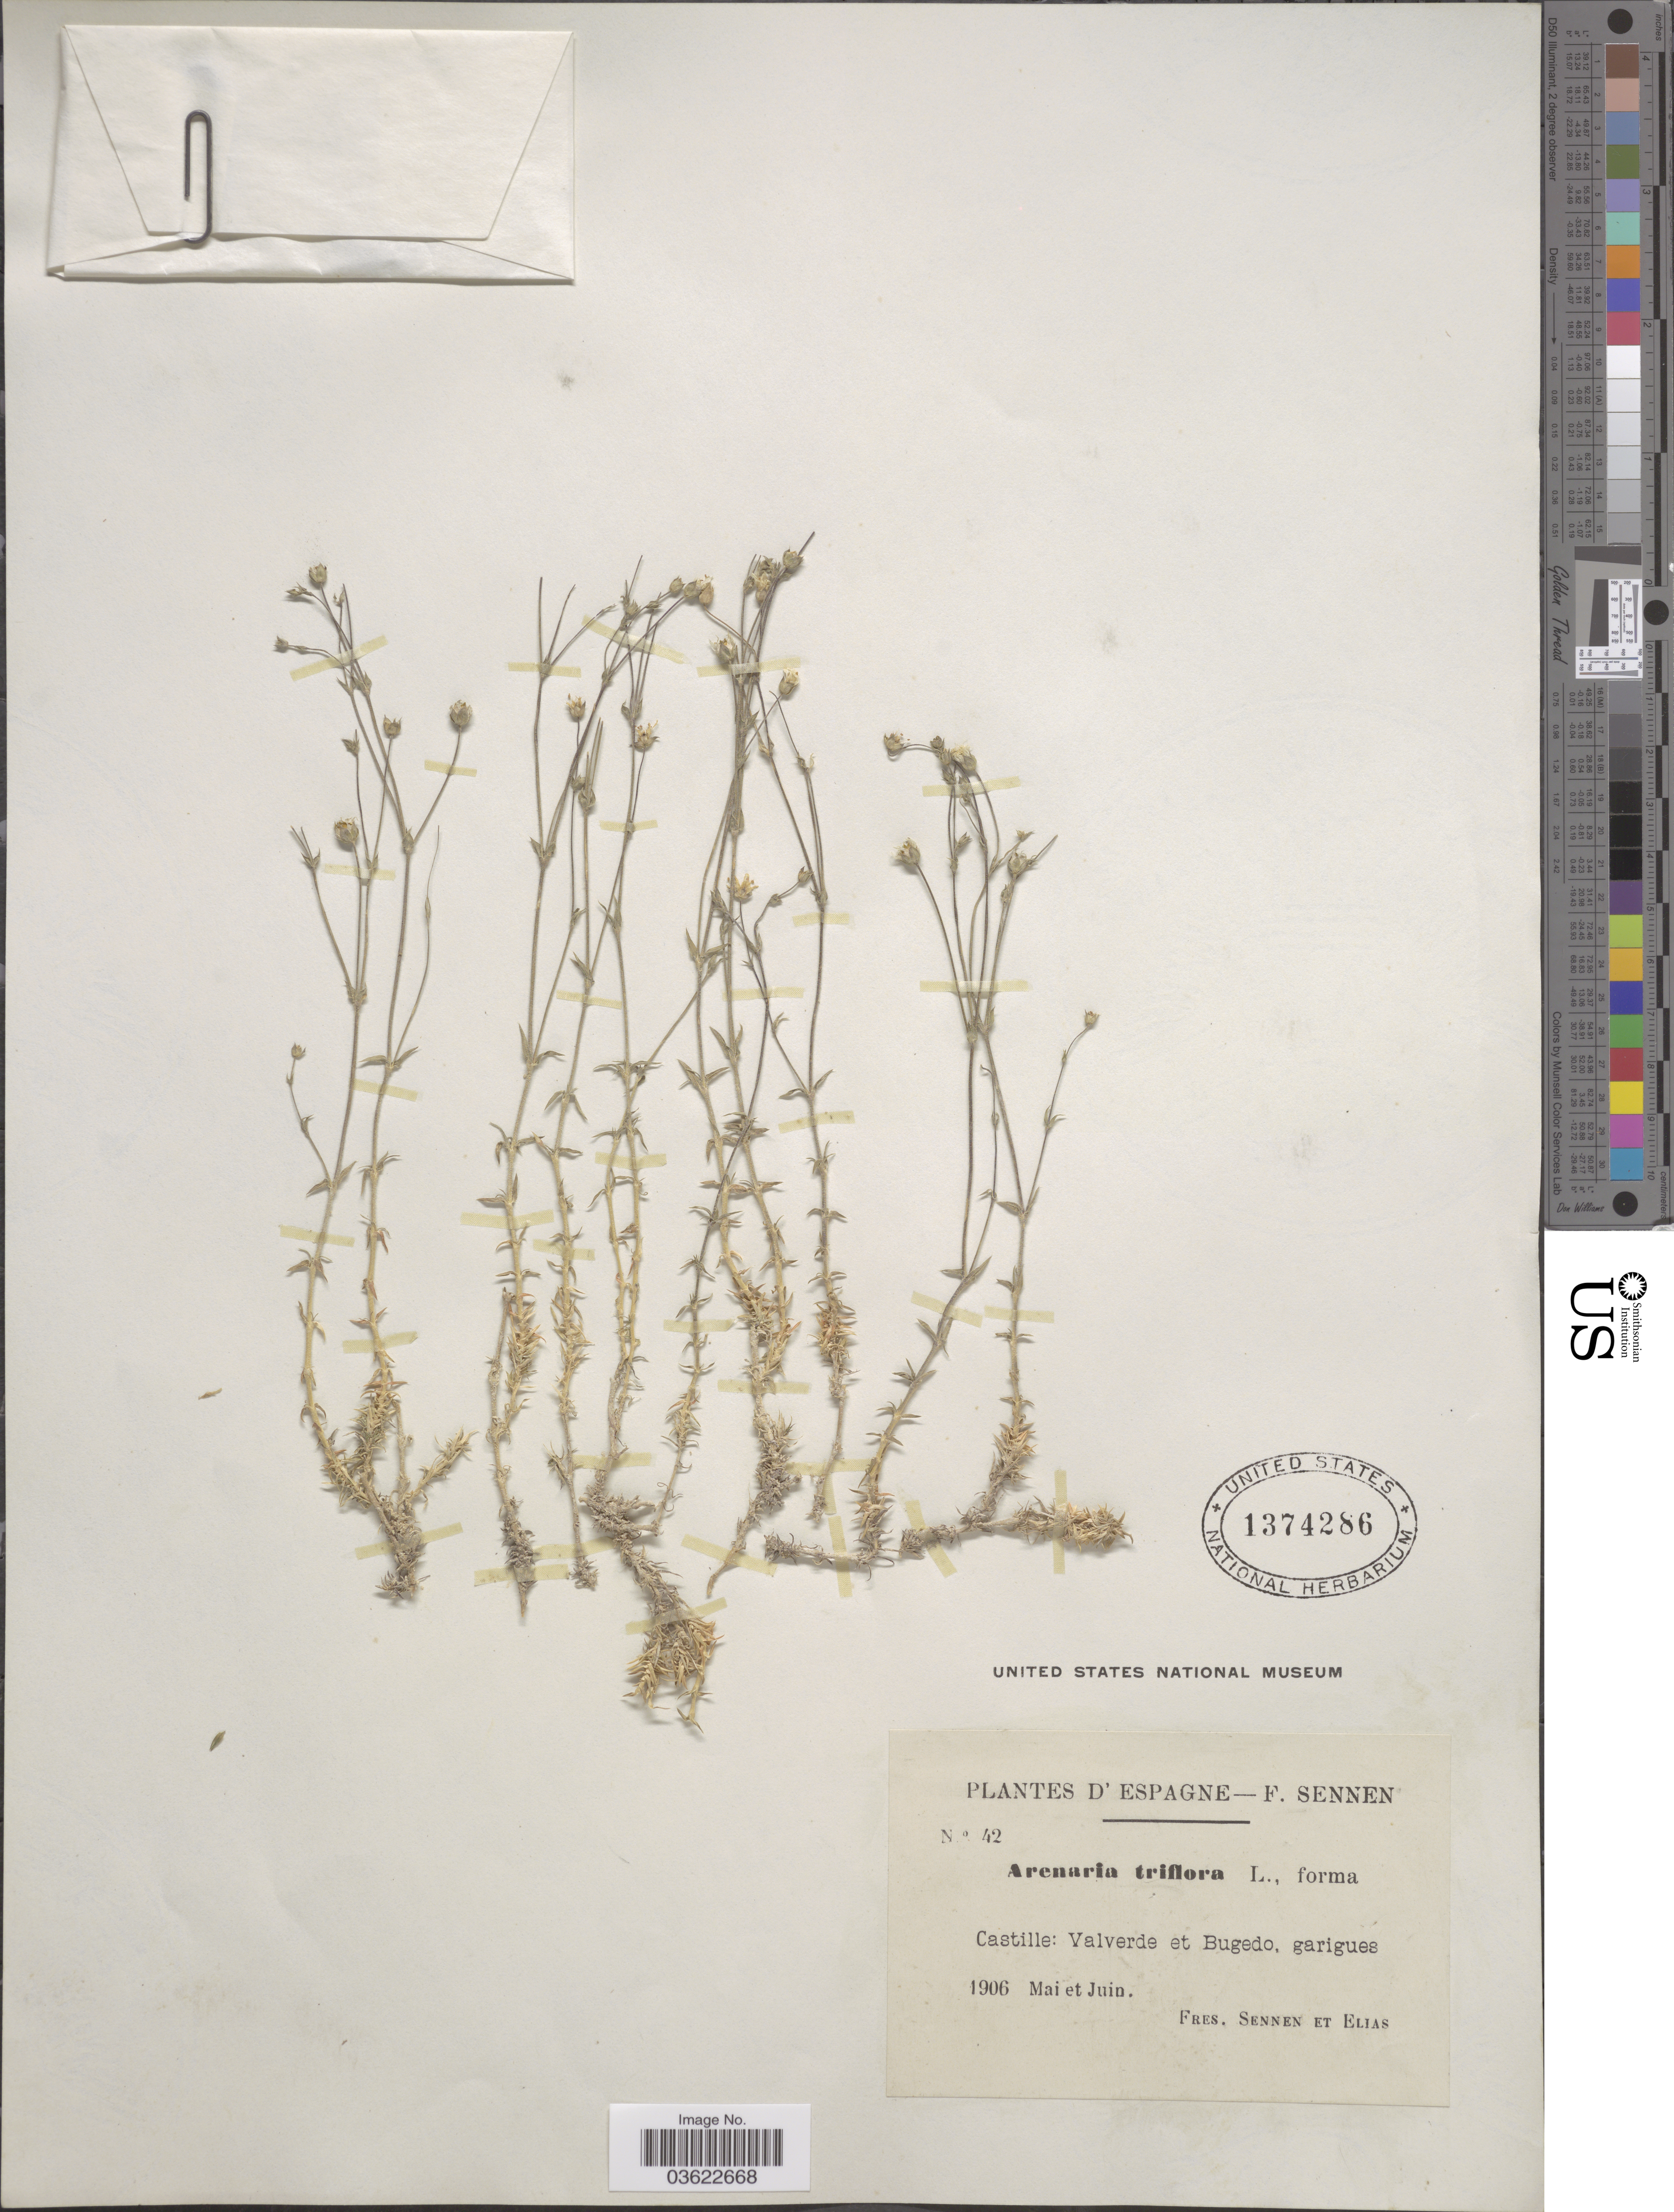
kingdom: Plantae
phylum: Tracheophyta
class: Magnoliopsida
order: Caryophyllales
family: Caryophyllaceae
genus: Arenaria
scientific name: Arenaria triflora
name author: L.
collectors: E. Sennen & Bro. Elias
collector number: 42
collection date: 1906-05/1906-06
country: Spain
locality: Castille: Valverde et Bugedo.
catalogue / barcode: US 1374286